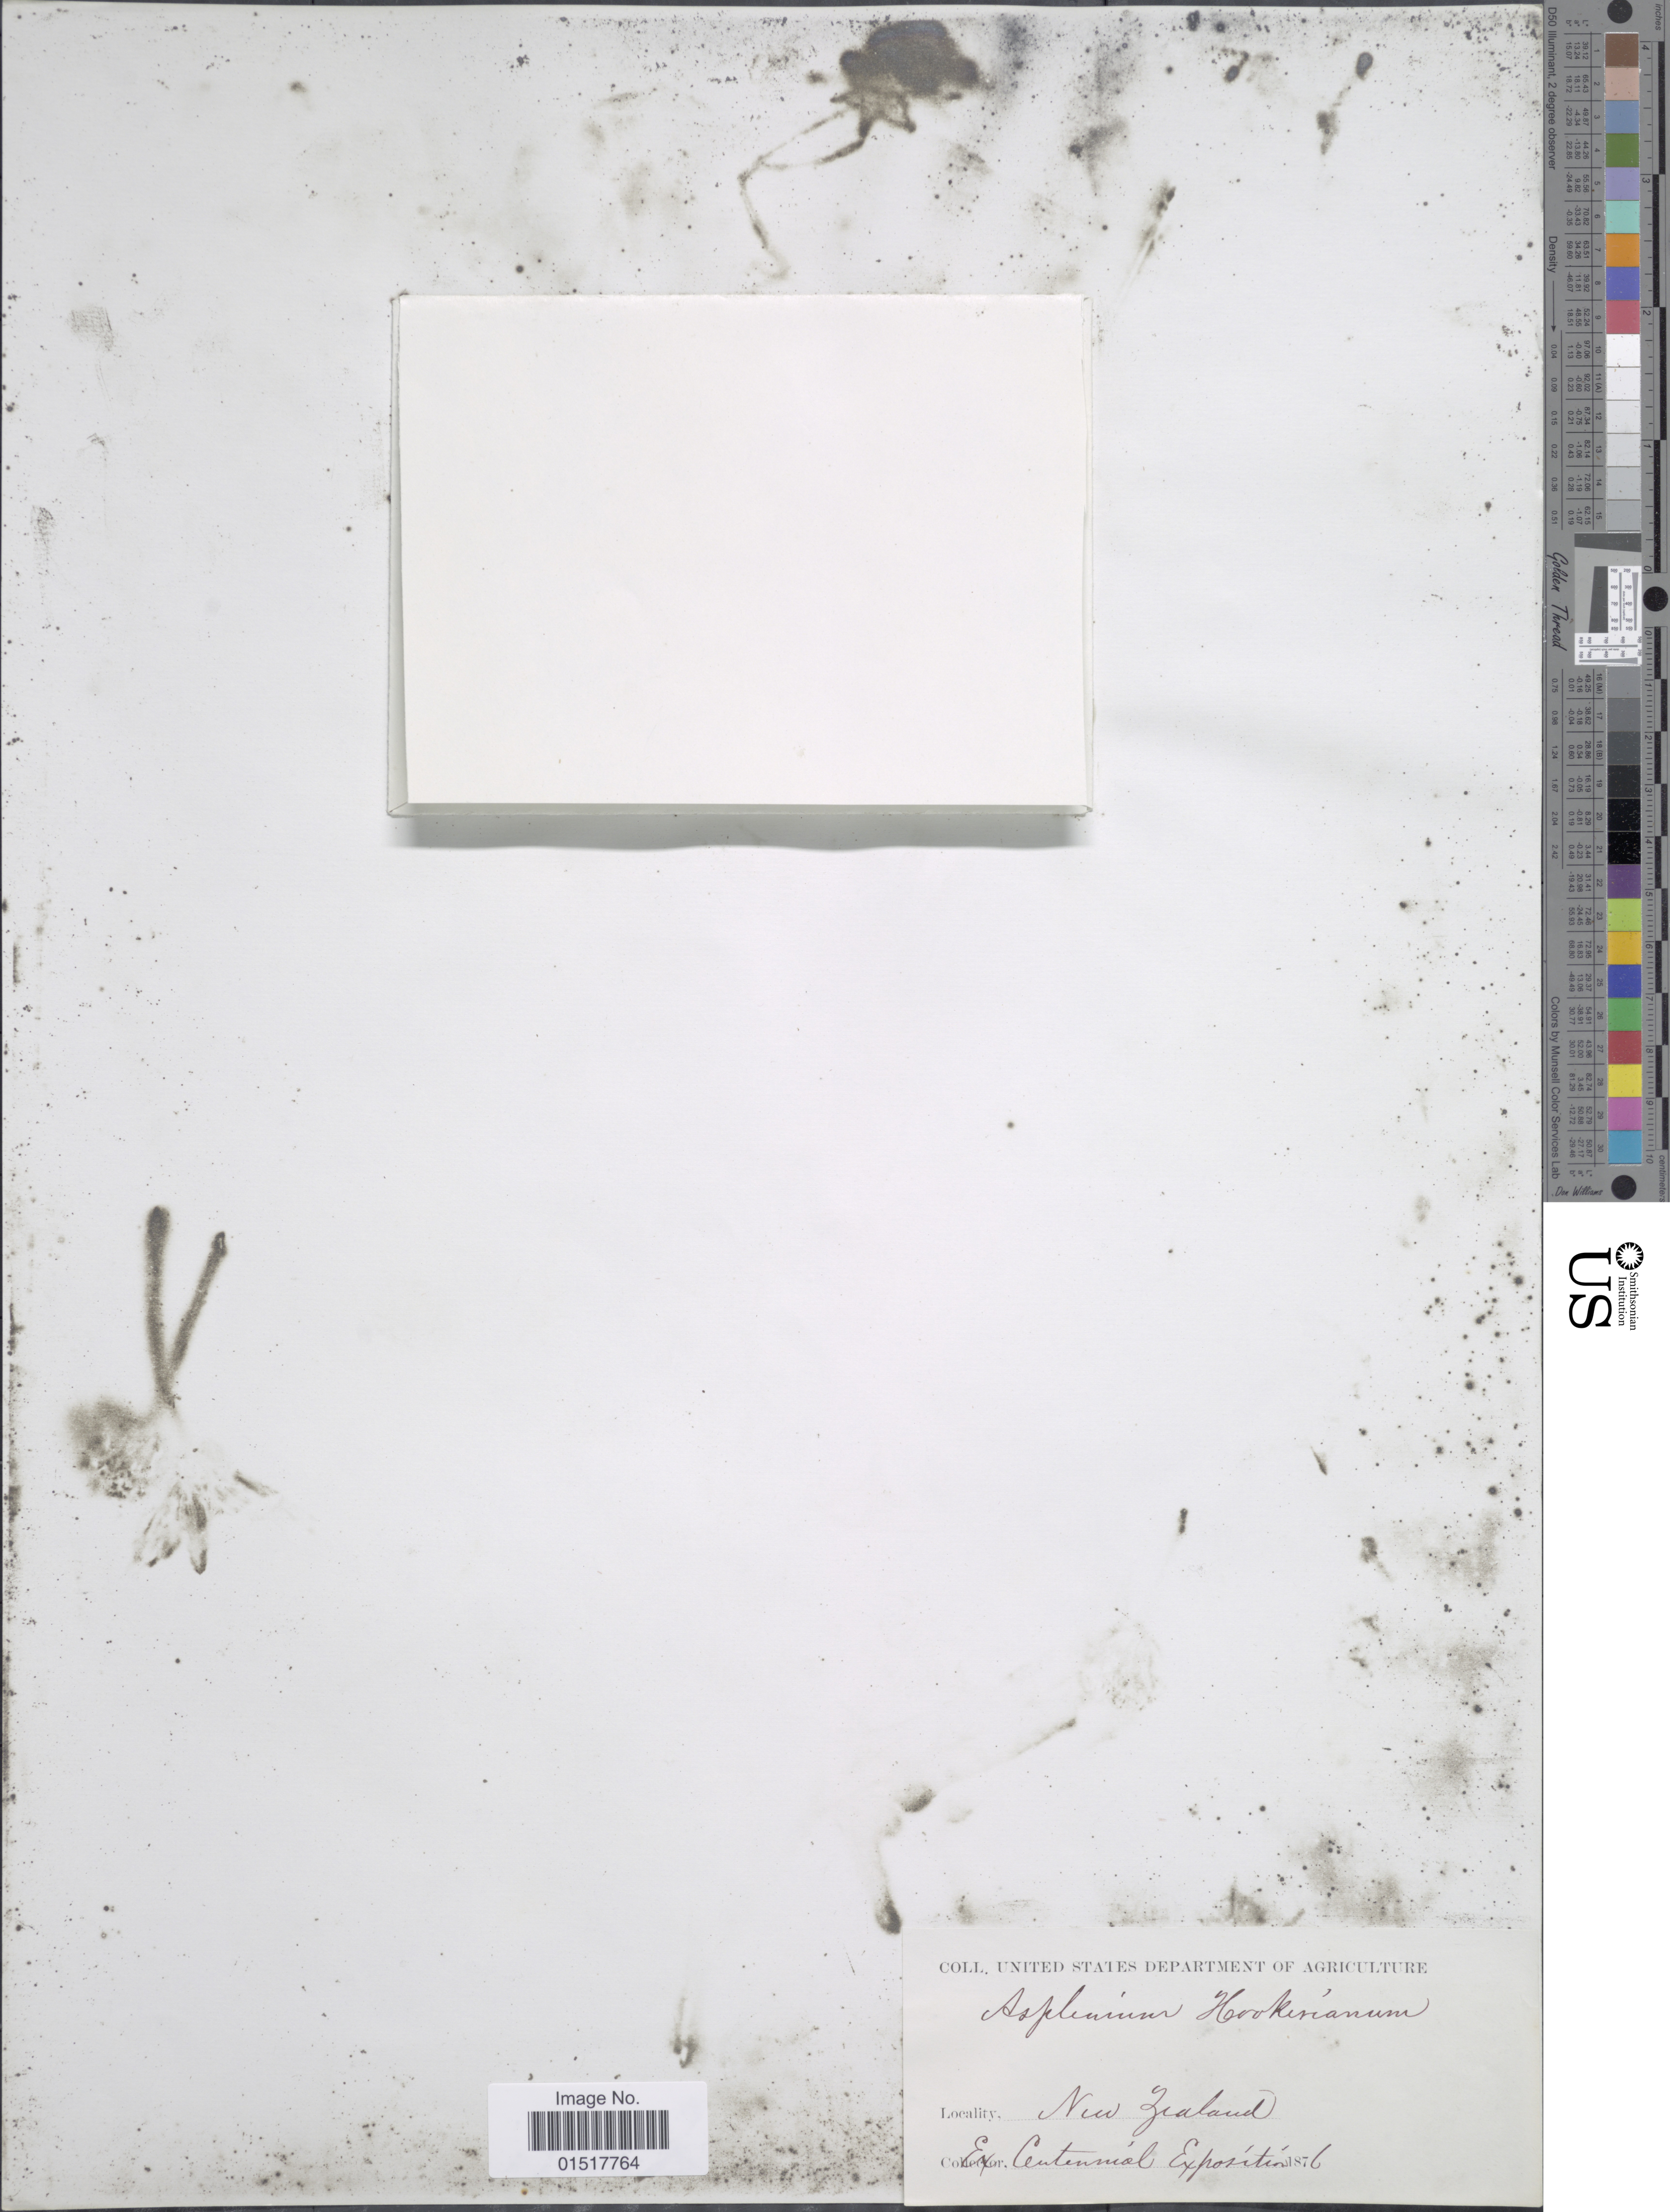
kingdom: Plantae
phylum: Tracheophyta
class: Polypodiopsida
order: Polypodiales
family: Aspleniaceae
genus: Asplenium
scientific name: Asplenium hookerianum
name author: Colenso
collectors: ex Centennial Exposition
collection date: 1876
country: New Zealand